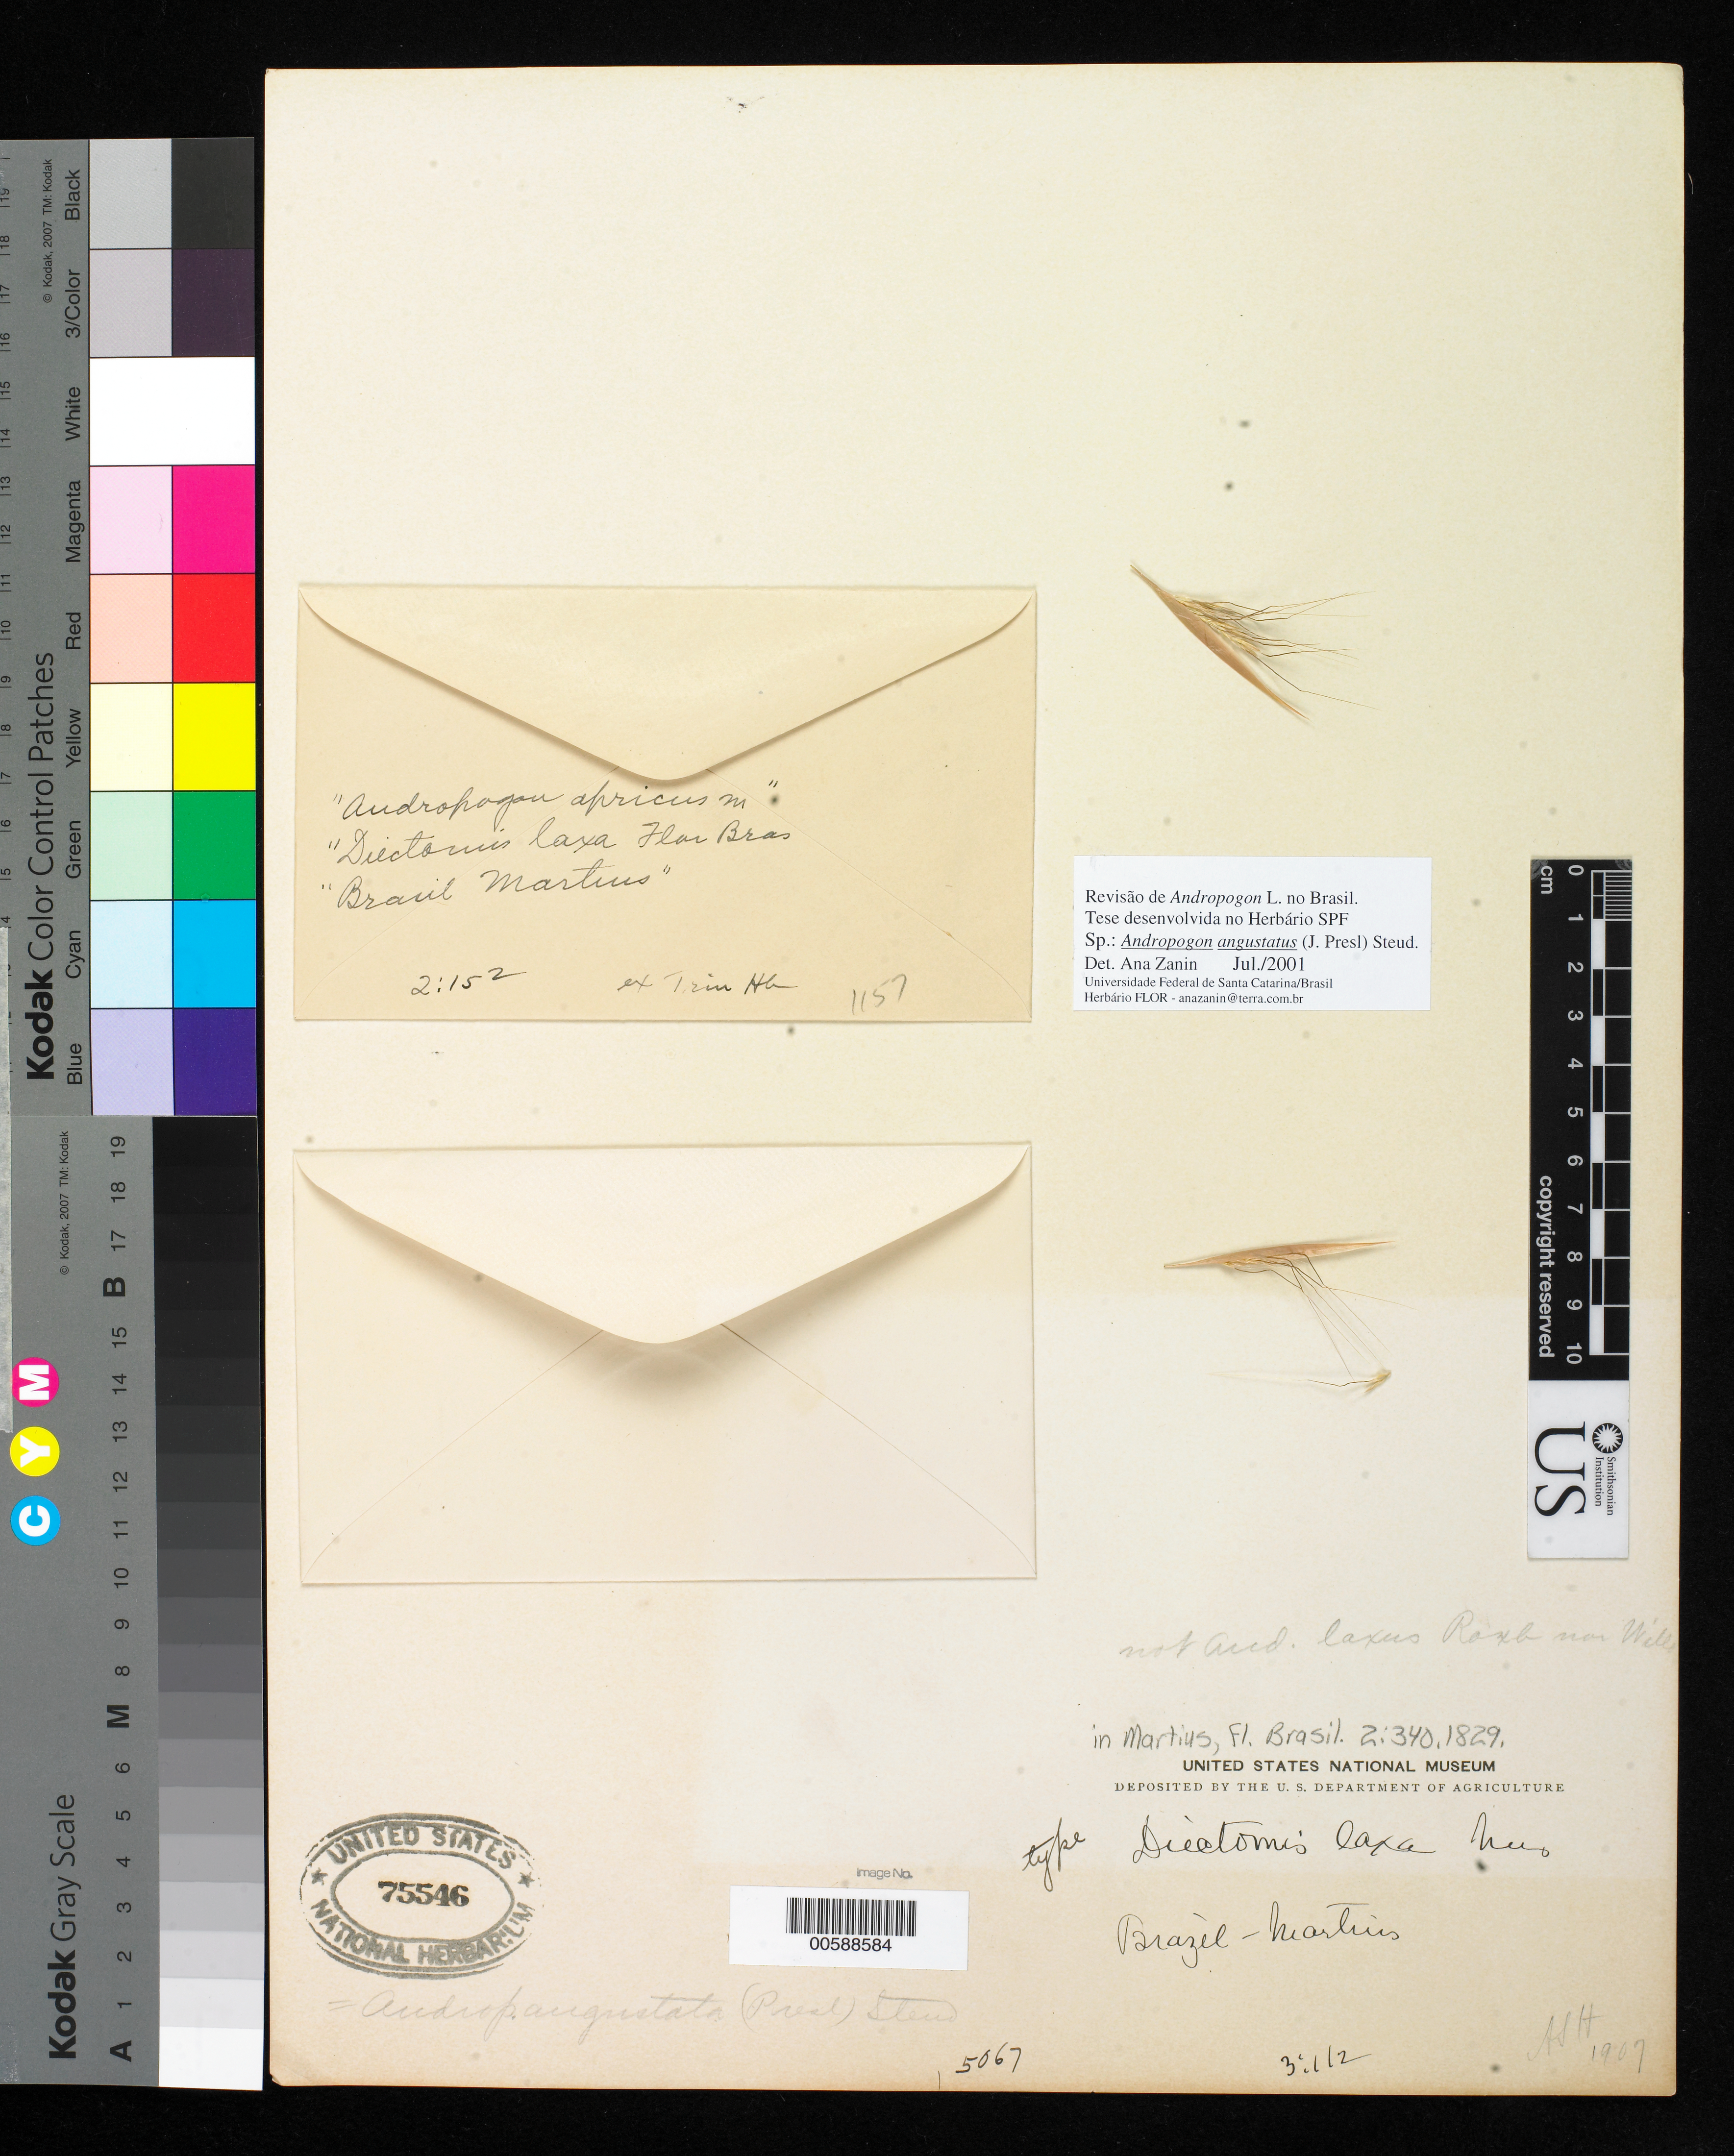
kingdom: Plantae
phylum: Tracheophyta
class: Liliopsida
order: Poales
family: Poaceae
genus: Diectomis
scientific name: Diectomis laxa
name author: Nees in Mart.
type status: Type Fragment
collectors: C. F. Martius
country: Brazil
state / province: Minas Gerais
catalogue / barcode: US 75546